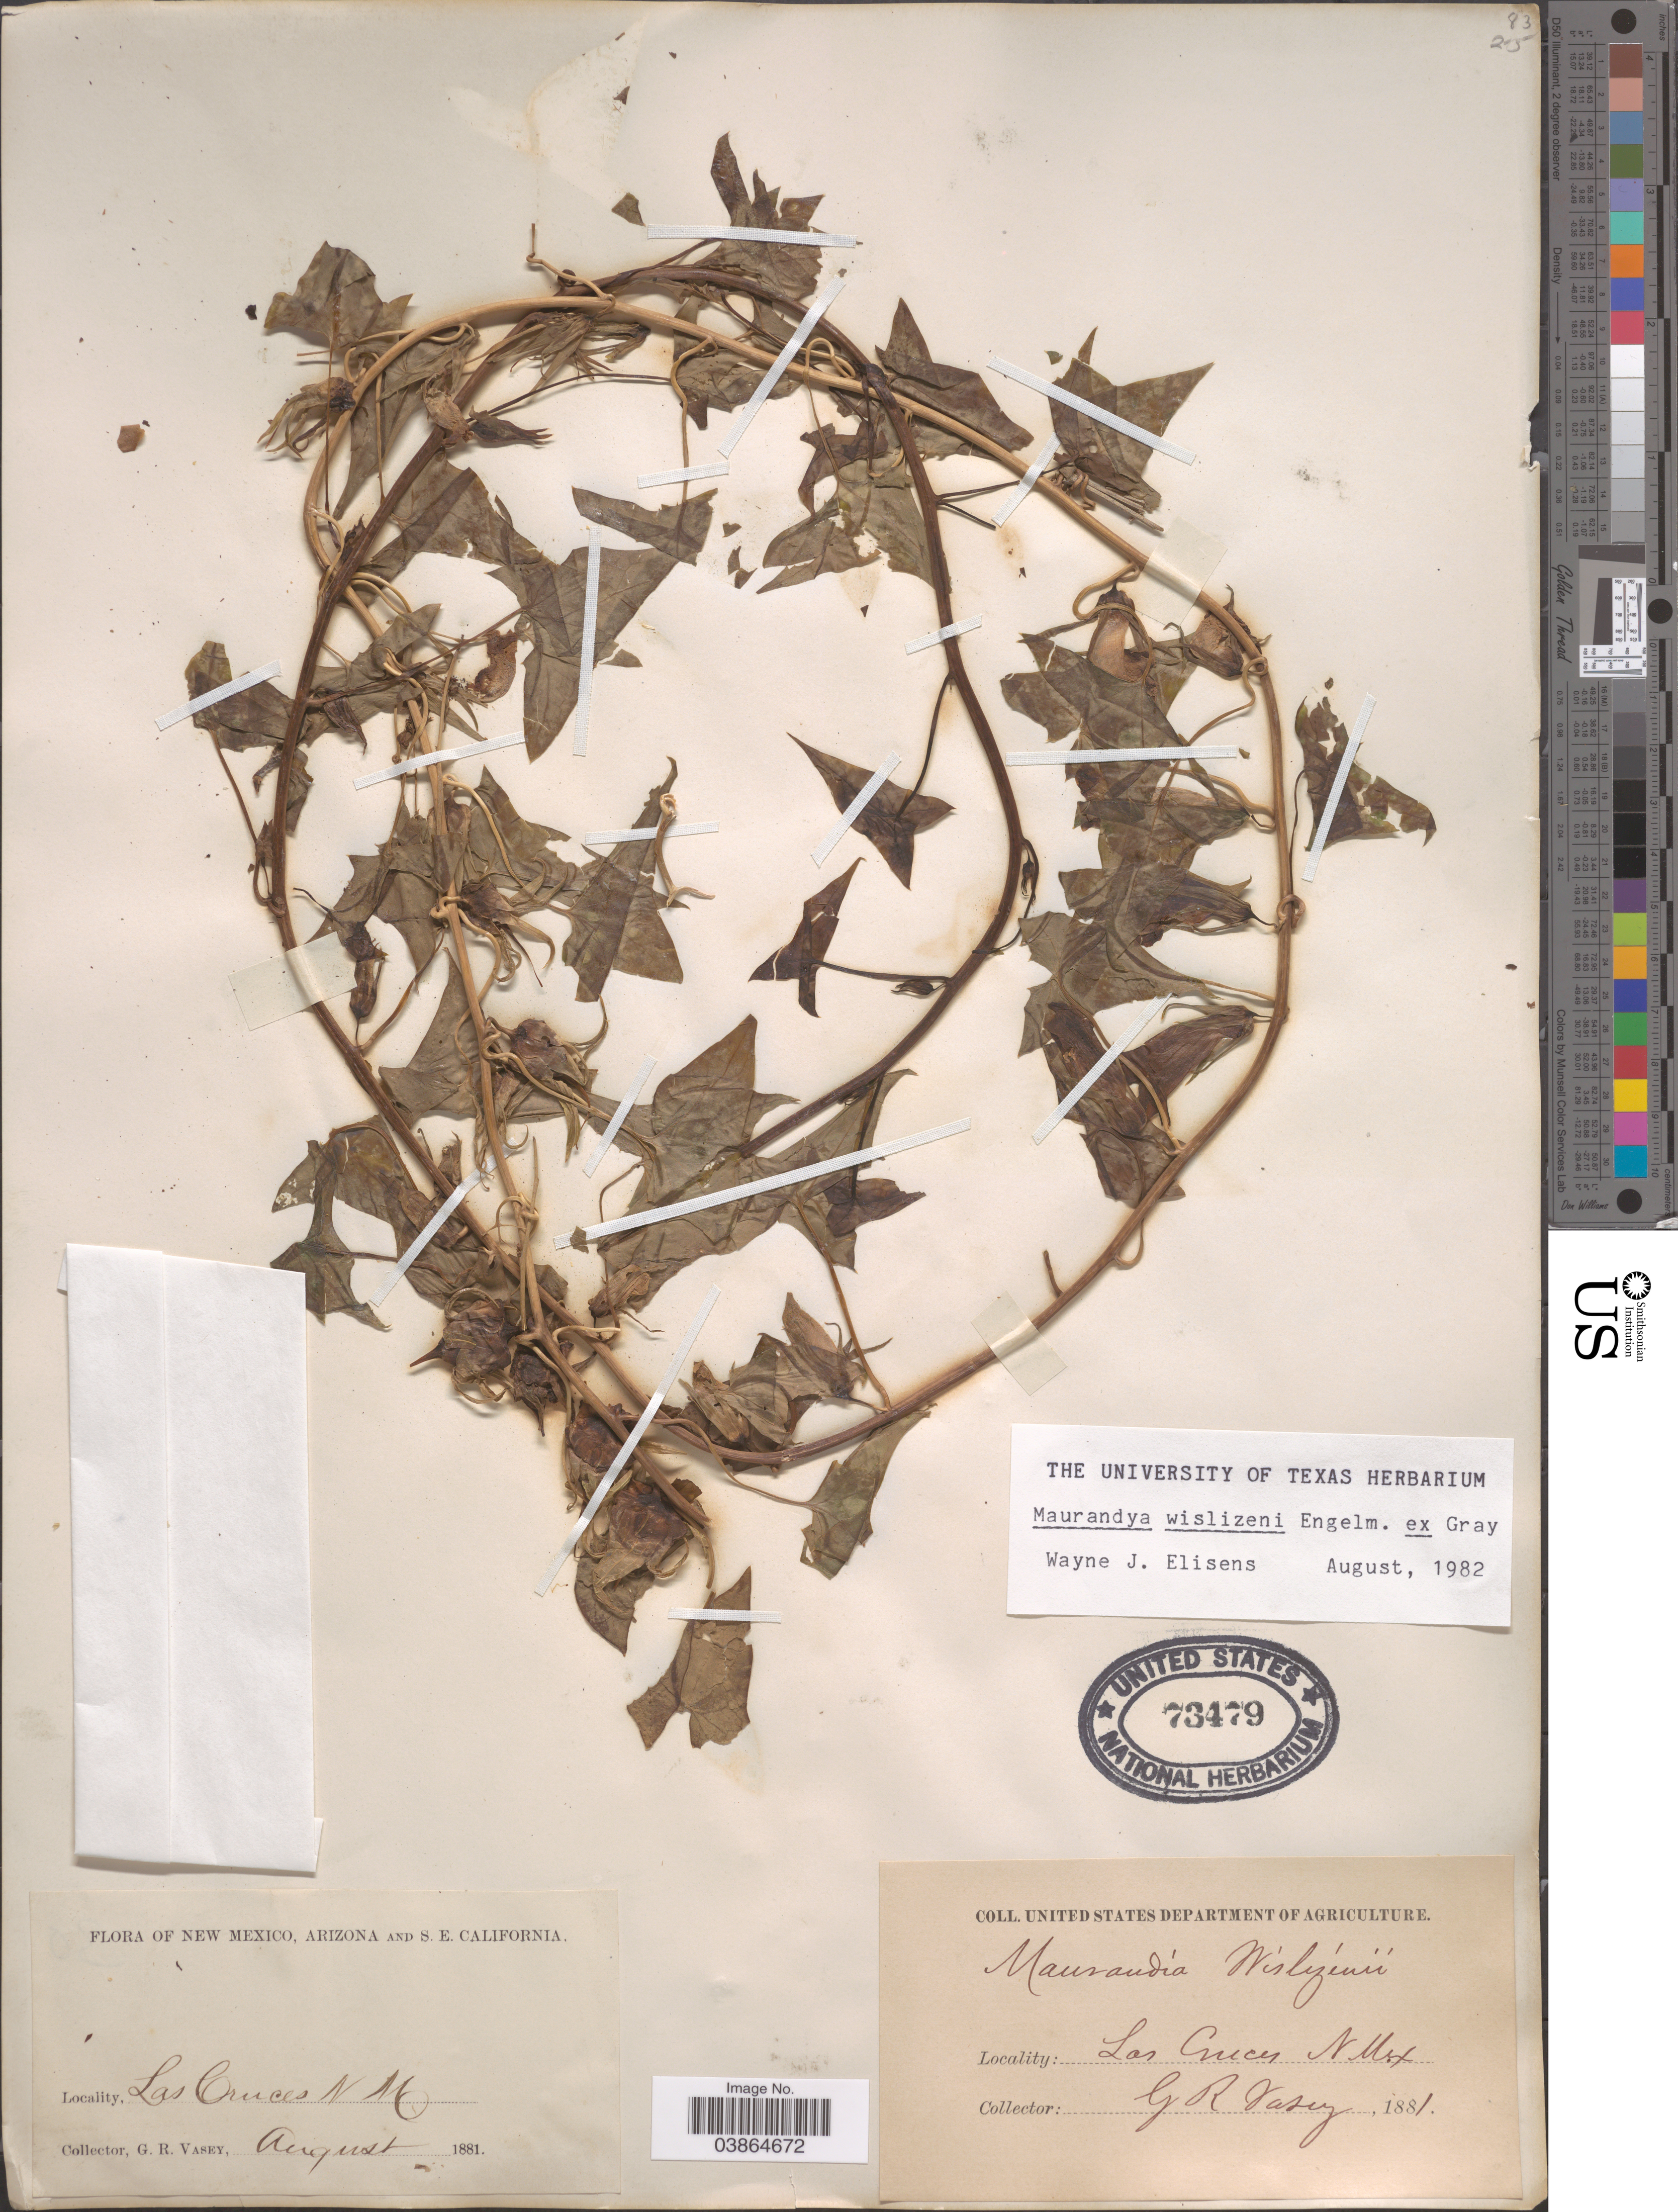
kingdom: Plantae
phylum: Tracheophyta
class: Magnoliopsida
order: Lamiales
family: Plantaginaceae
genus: Maurandya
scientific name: Maurandya wislizeni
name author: Engelm. ex A. Gray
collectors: G. R. Vasey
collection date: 1881-08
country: United States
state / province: New Mexico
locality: Las Cruces.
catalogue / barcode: US 73479